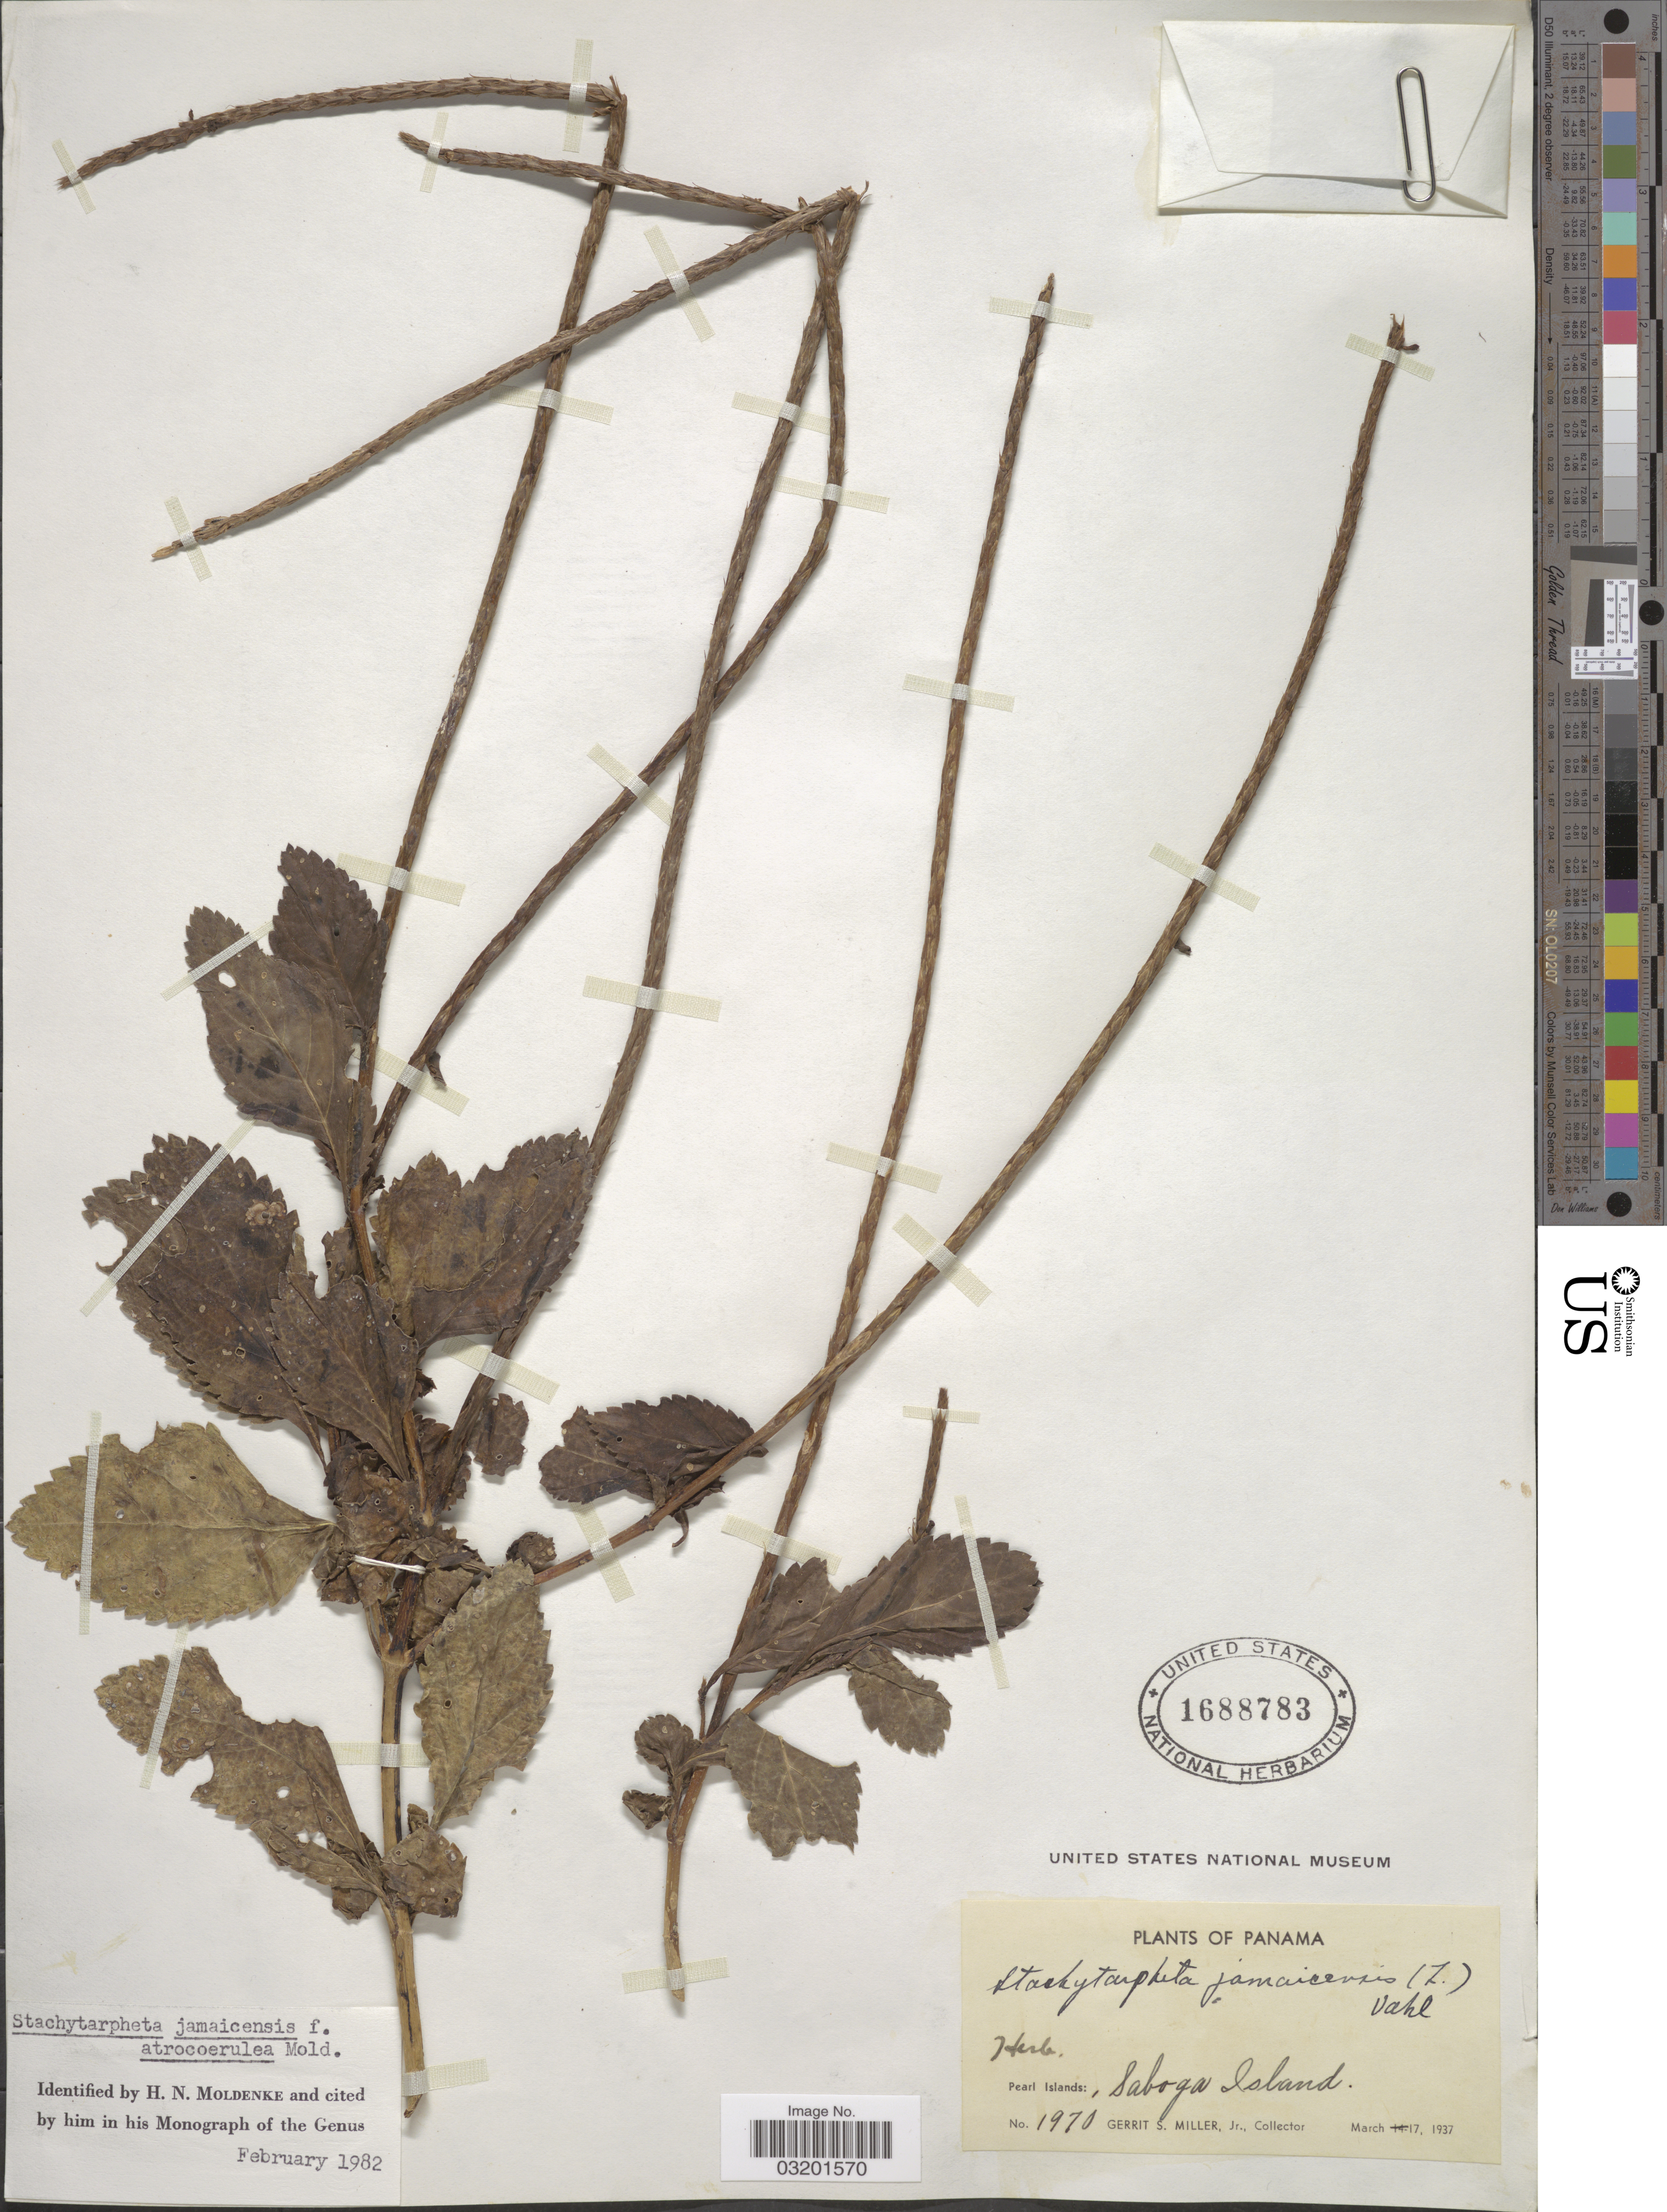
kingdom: Plantae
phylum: Tracheophyta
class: Magnoliopsida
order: Lamiales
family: Verbenaceae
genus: Stachytarpheta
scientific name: Stachytarpheta jamaicensis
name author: (L.) Vahl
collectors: G. S. Miller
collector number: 1970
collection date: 1937-03-17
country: Panama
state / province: Panamá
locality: Pearl Islands: Saboga Island.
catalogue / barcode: US 1688783